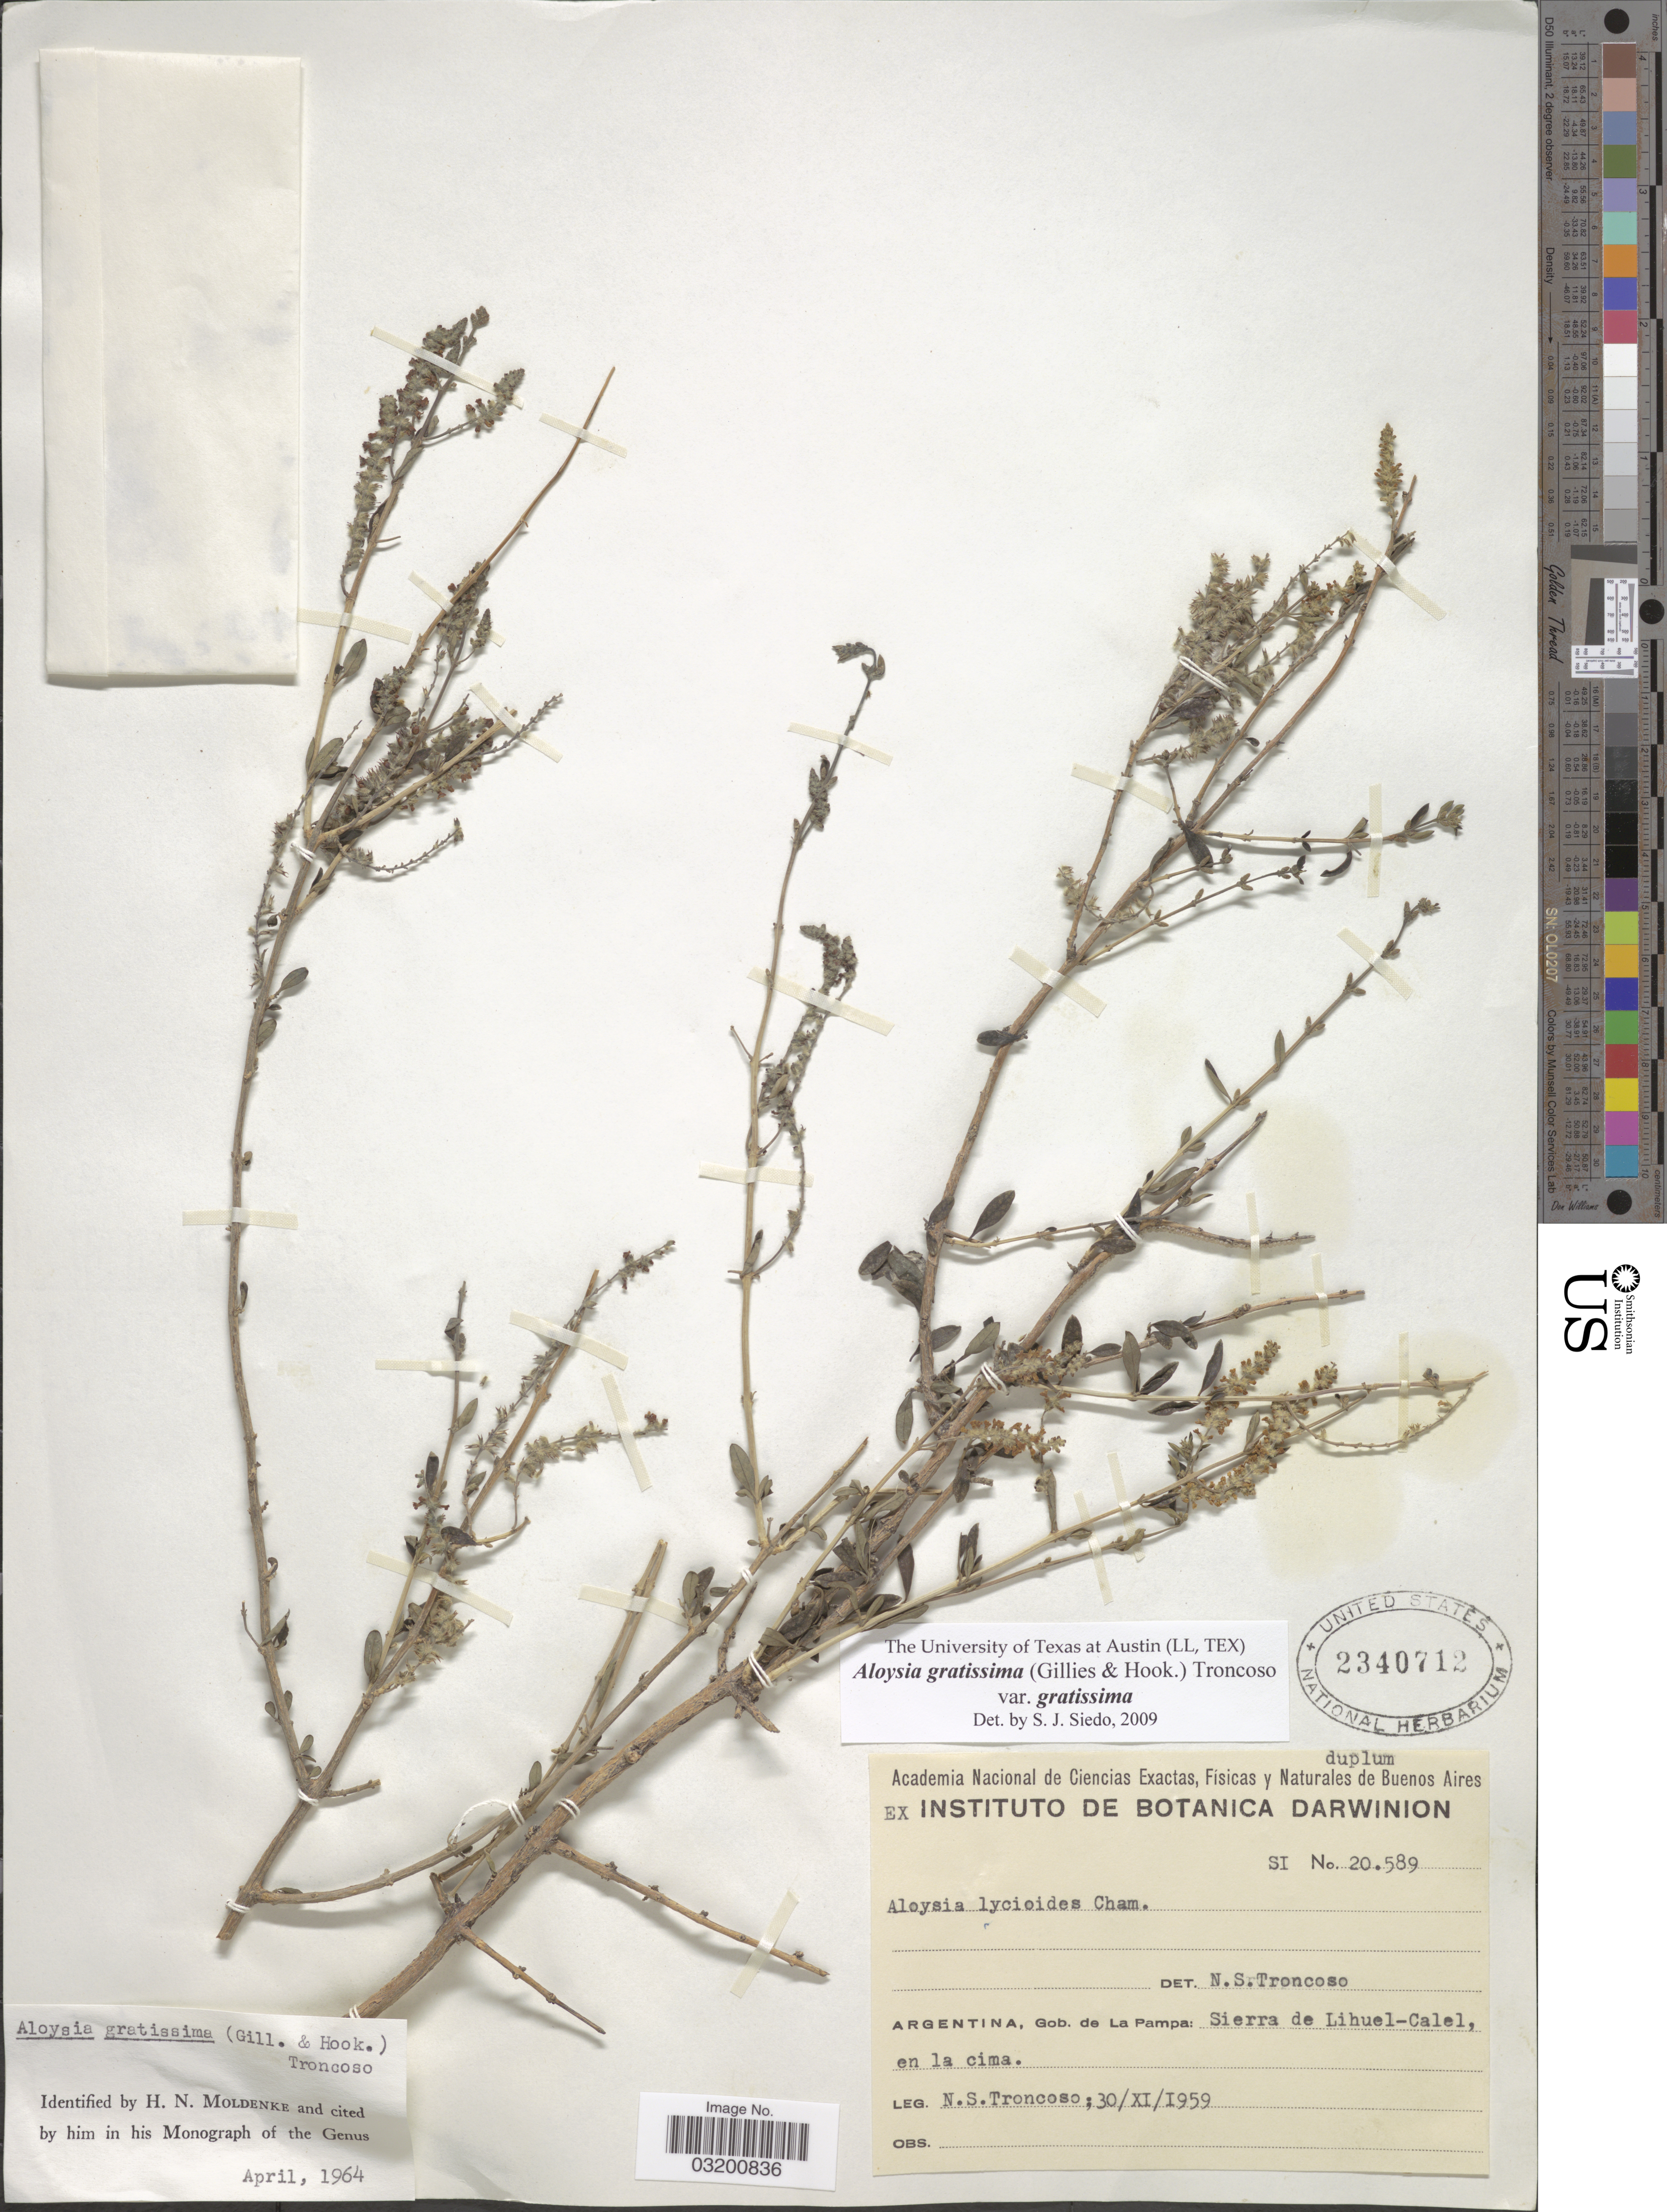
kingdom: Plantae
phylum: Tracheophyta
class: Magnoliopsida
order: Lamiales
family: Verbenaceae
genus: Aloysia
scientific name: Aloysia gratissima var. gratissima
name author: (Gillies & Hook.) Tronc.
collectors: N. Troncoso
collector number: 20589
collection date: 1959-11-30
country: Argentina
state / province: La Pampa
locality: Gob. de La Pampa: Sierra de Lihuel-Calel, en la cima.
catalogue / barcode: US 2340712